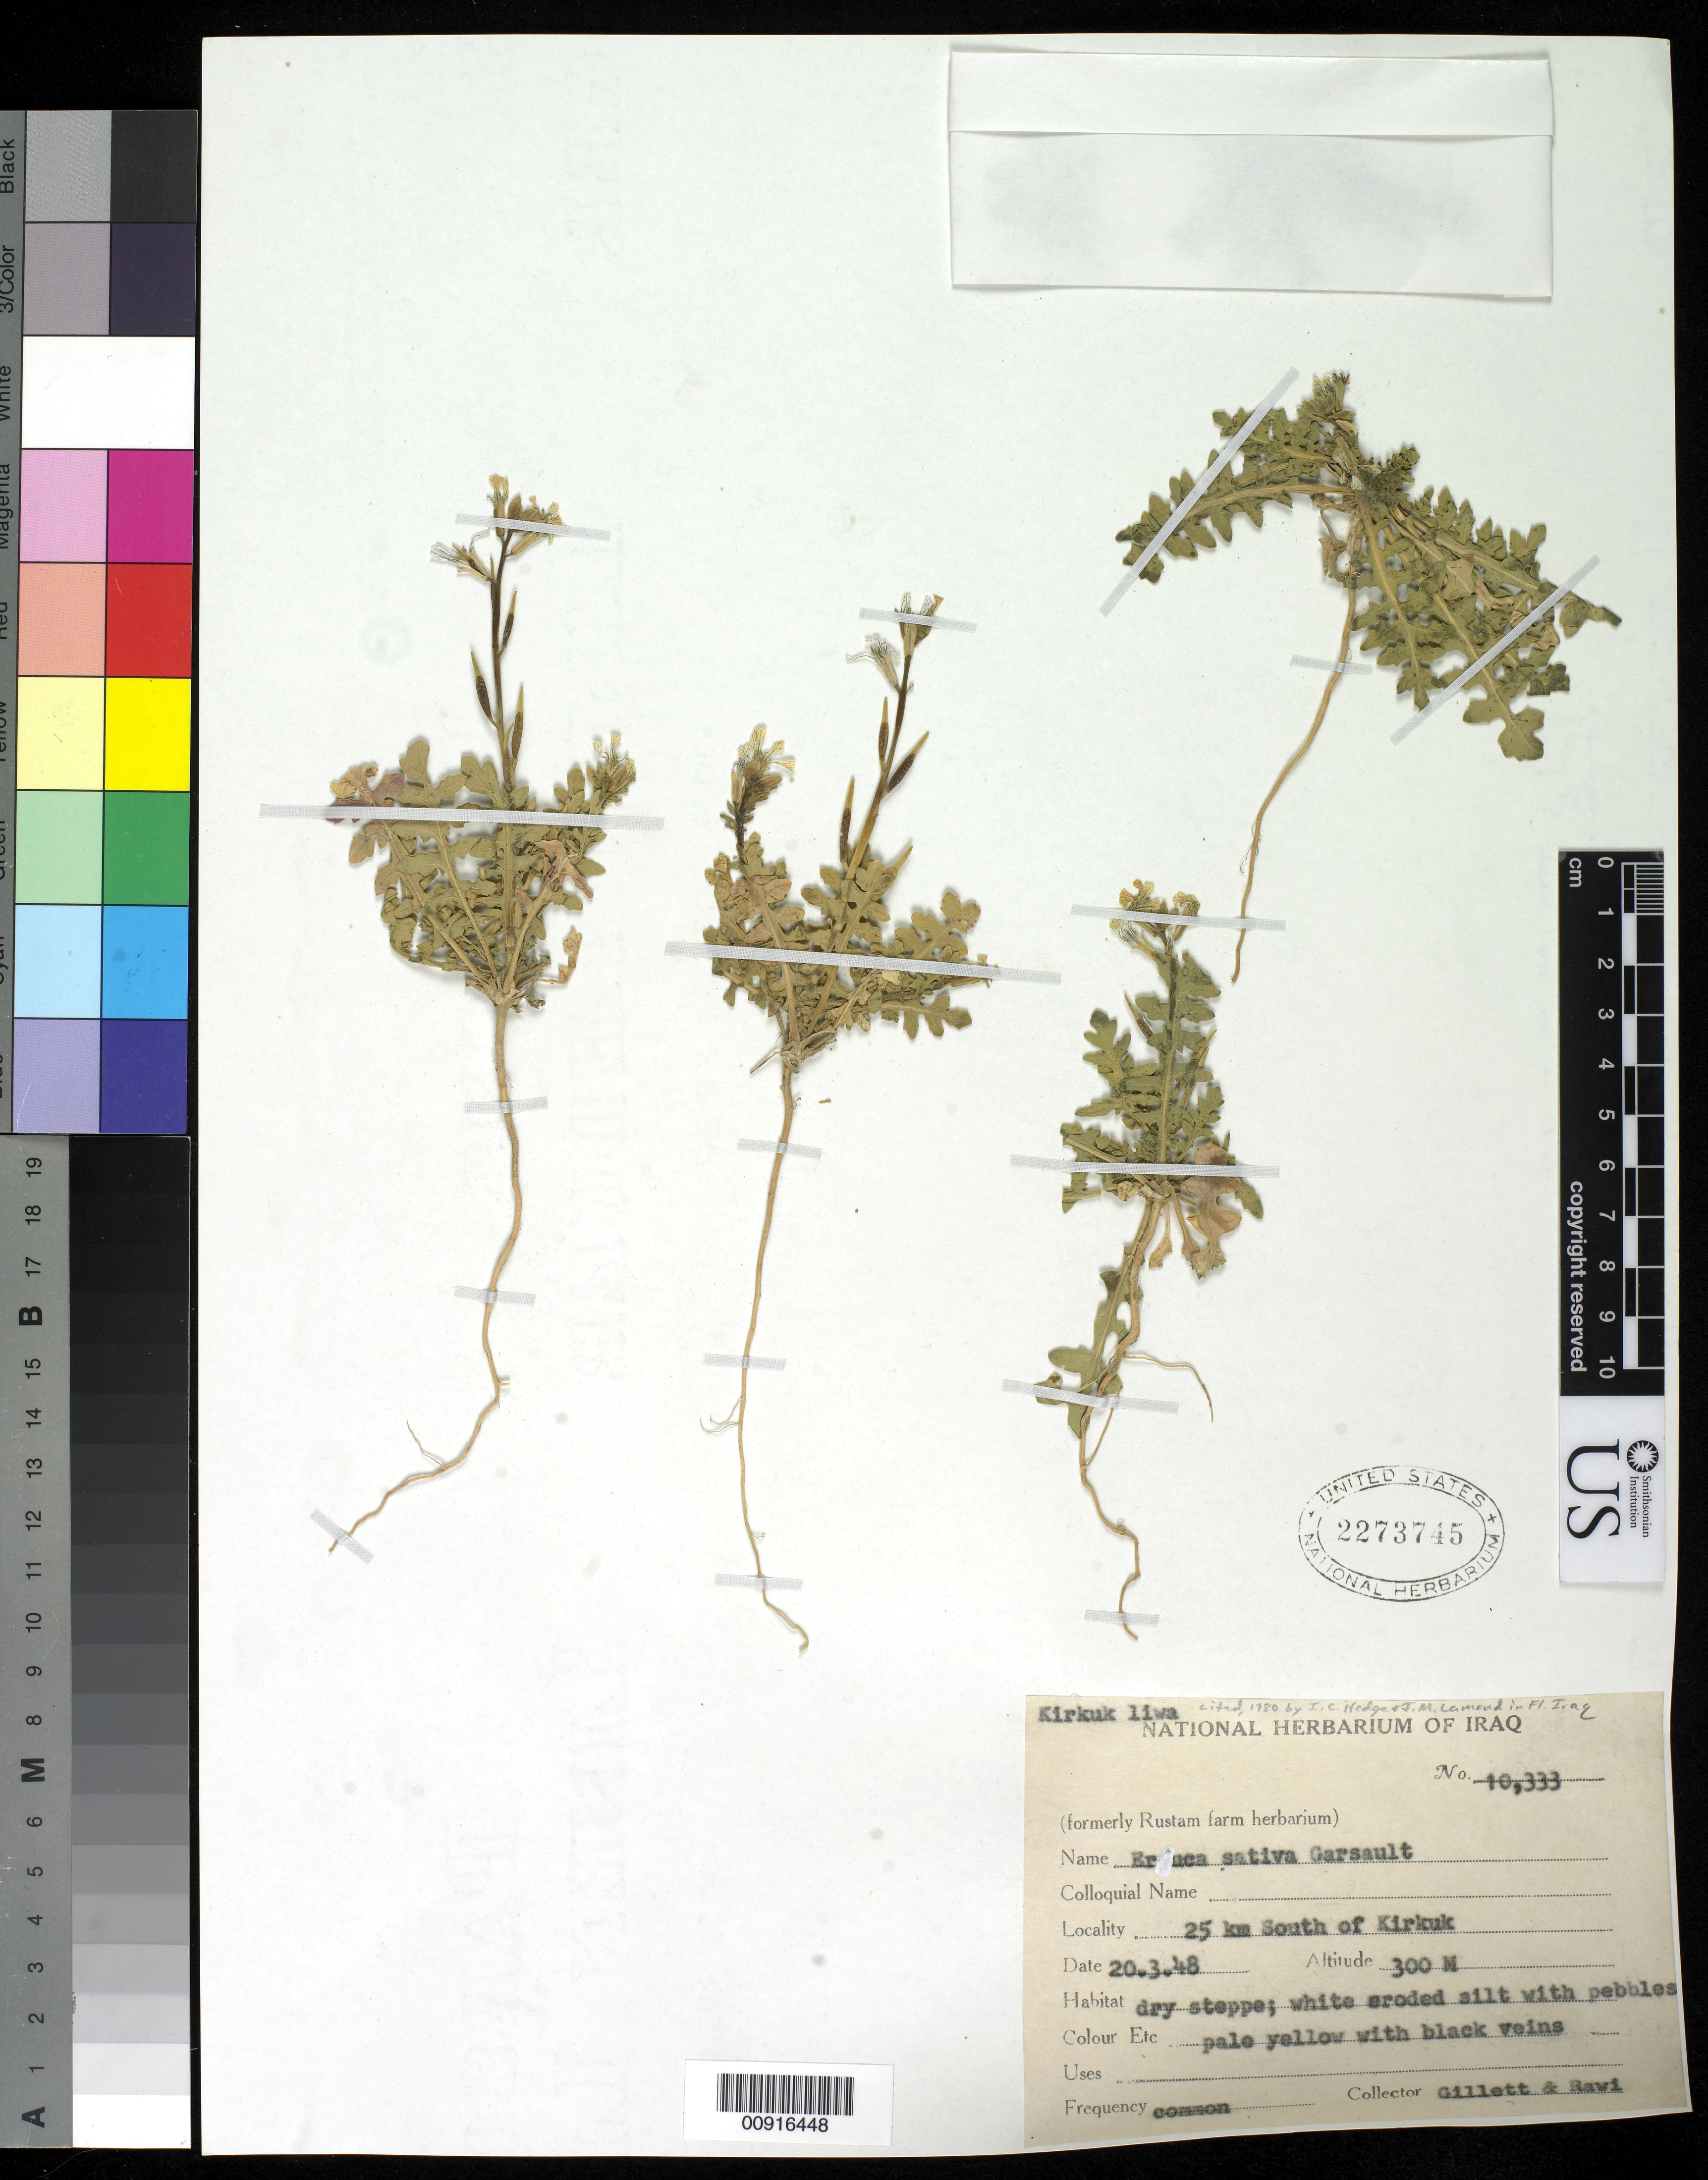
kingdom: Plantae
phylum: Tracheophyta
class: Magnoliopsida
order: Brassicales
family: Brassicaceae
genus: Eruca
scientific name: Eruca sativa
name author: Mill.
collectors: Gillett, -- & -. Rawi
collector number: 10333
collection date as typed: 20 Mar 1948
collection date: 1948-03-20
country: Iraq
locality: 25 km South of Kirkuk, Kirkuk Liwa.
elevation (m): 300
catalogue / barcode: US 2273745